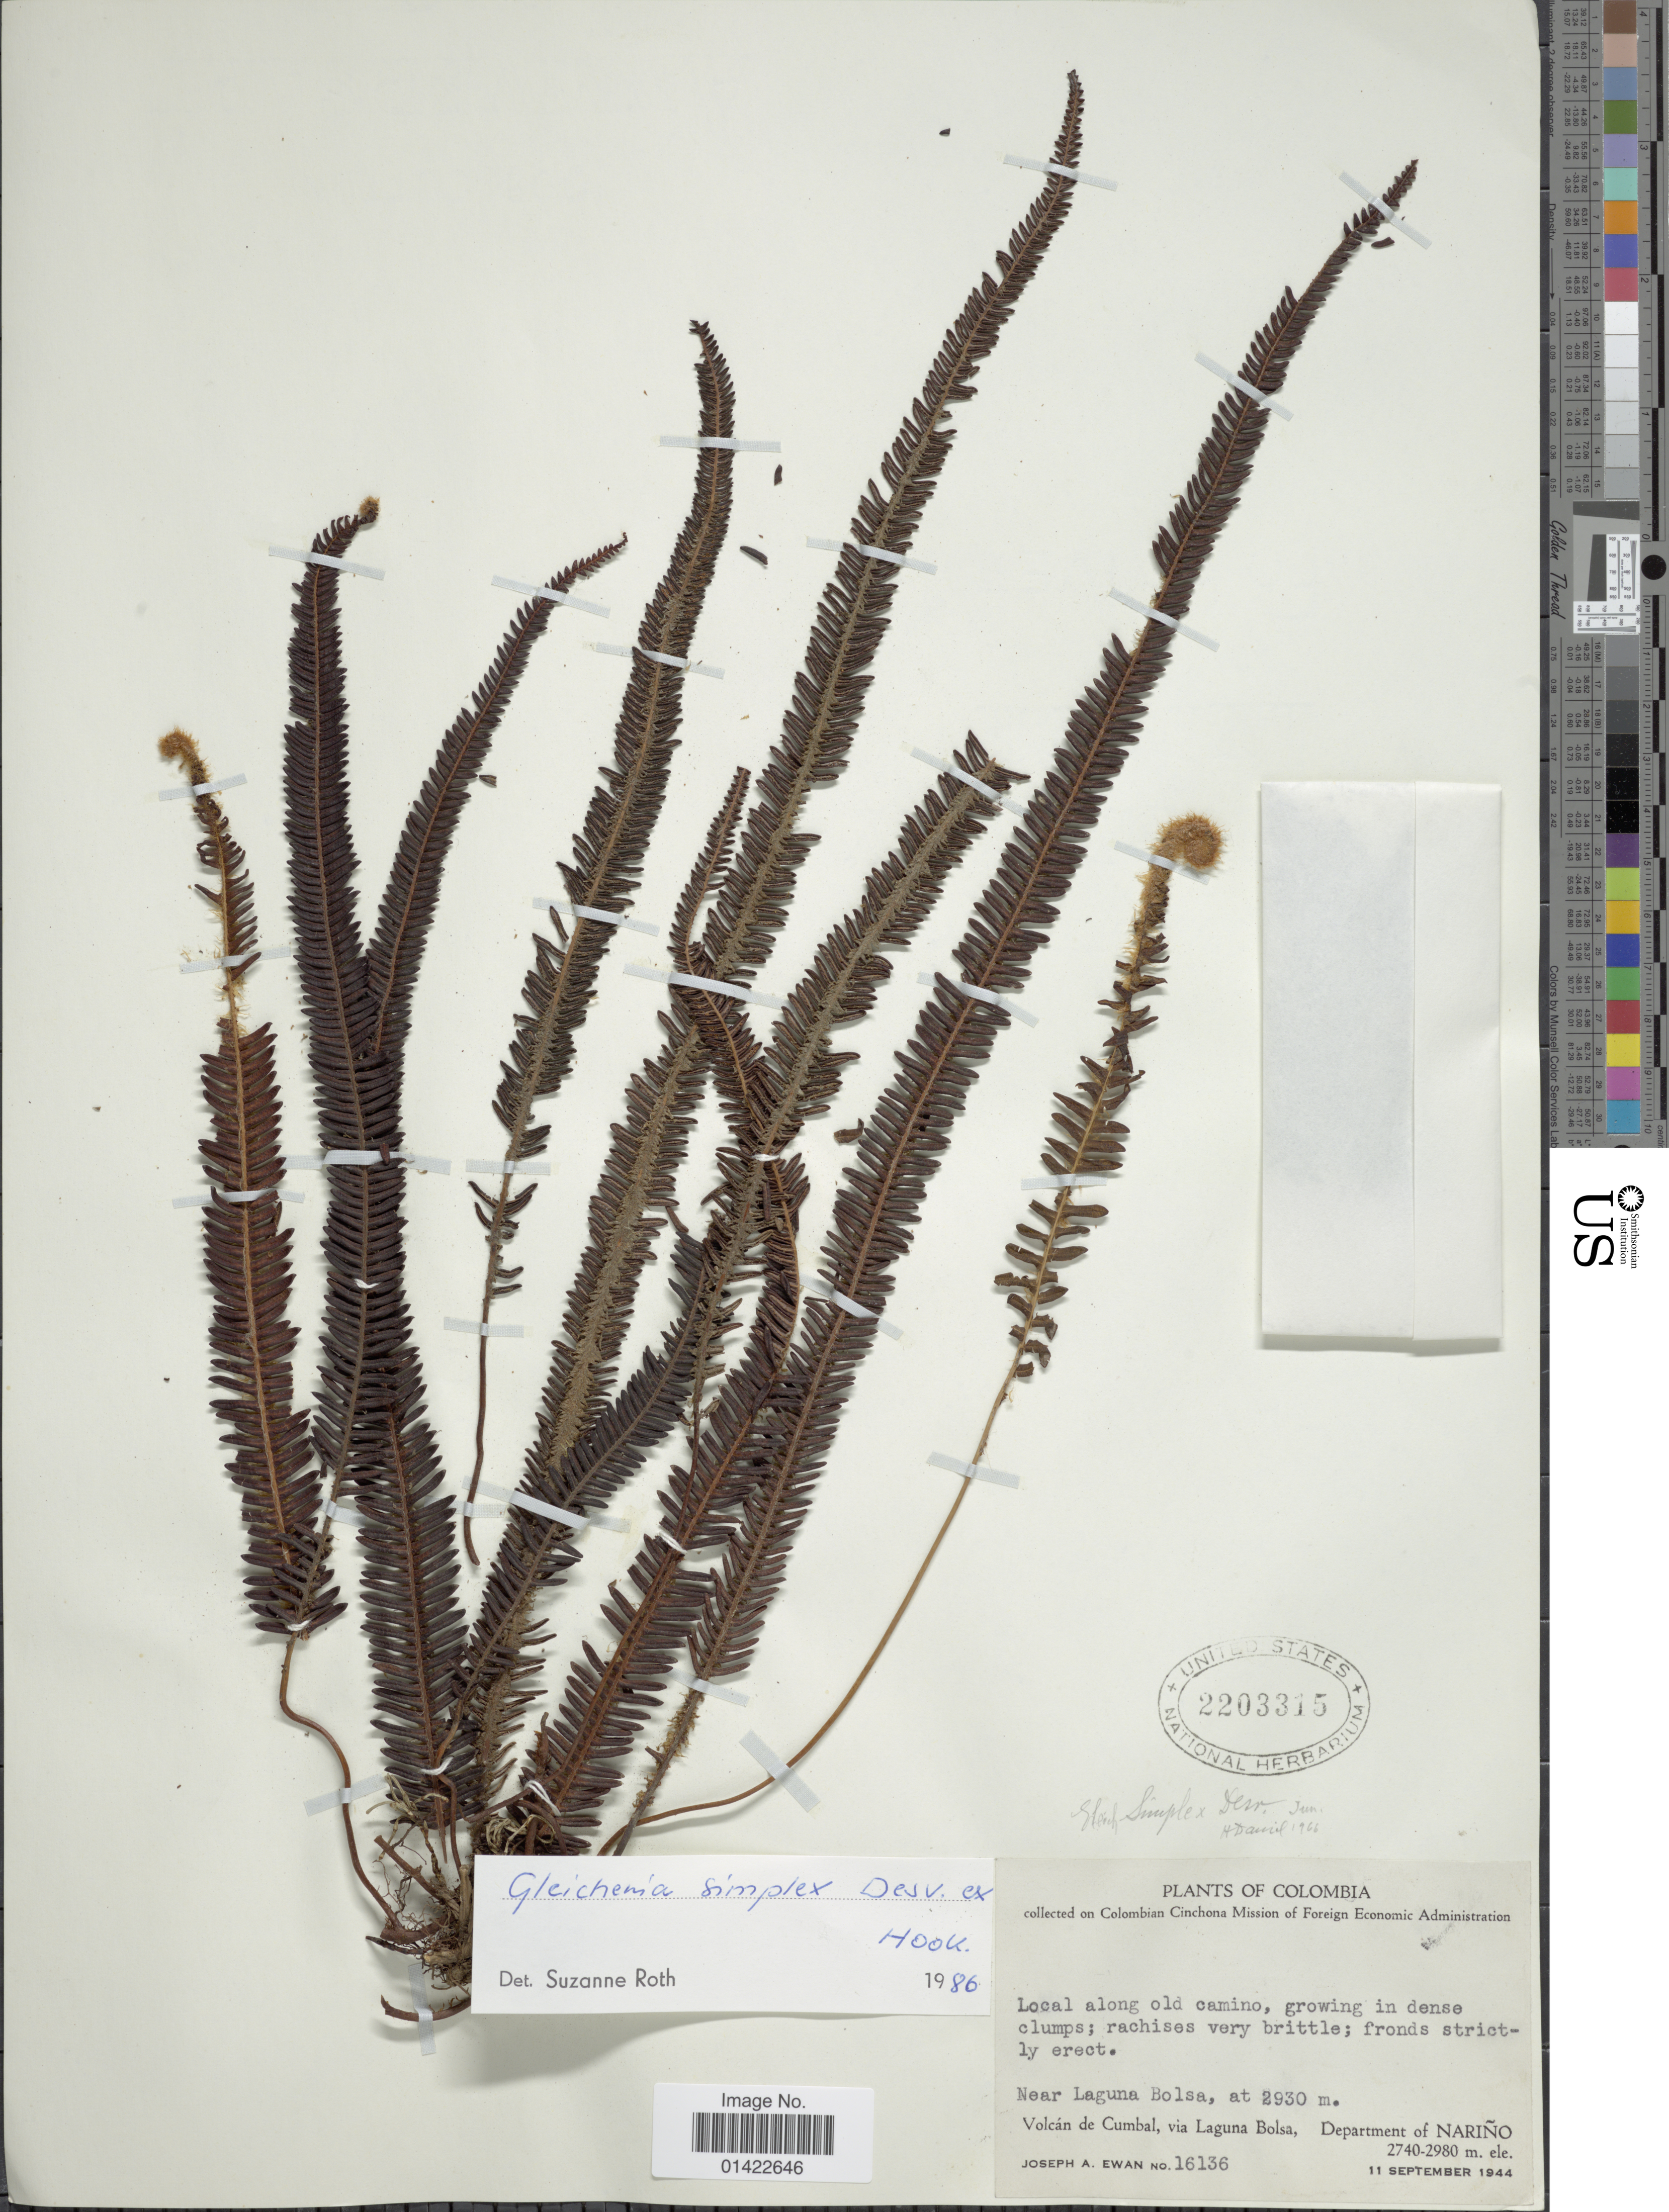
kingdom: Plantae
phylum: Tracheophyta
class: Polypodiopsida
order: Gleicheniales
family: Gleicheniaceae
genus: Sticherus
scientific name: Sticherus simplex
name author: (Desv.) Ching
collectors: J. A. Ewan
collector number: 16136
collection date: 1944-09-11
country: Colombia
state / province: Nariño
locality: Near Laguna Bolsa. Volcán de Cumbal, via Laguna Bolsa.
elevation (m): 2930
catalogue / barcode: US 2203315